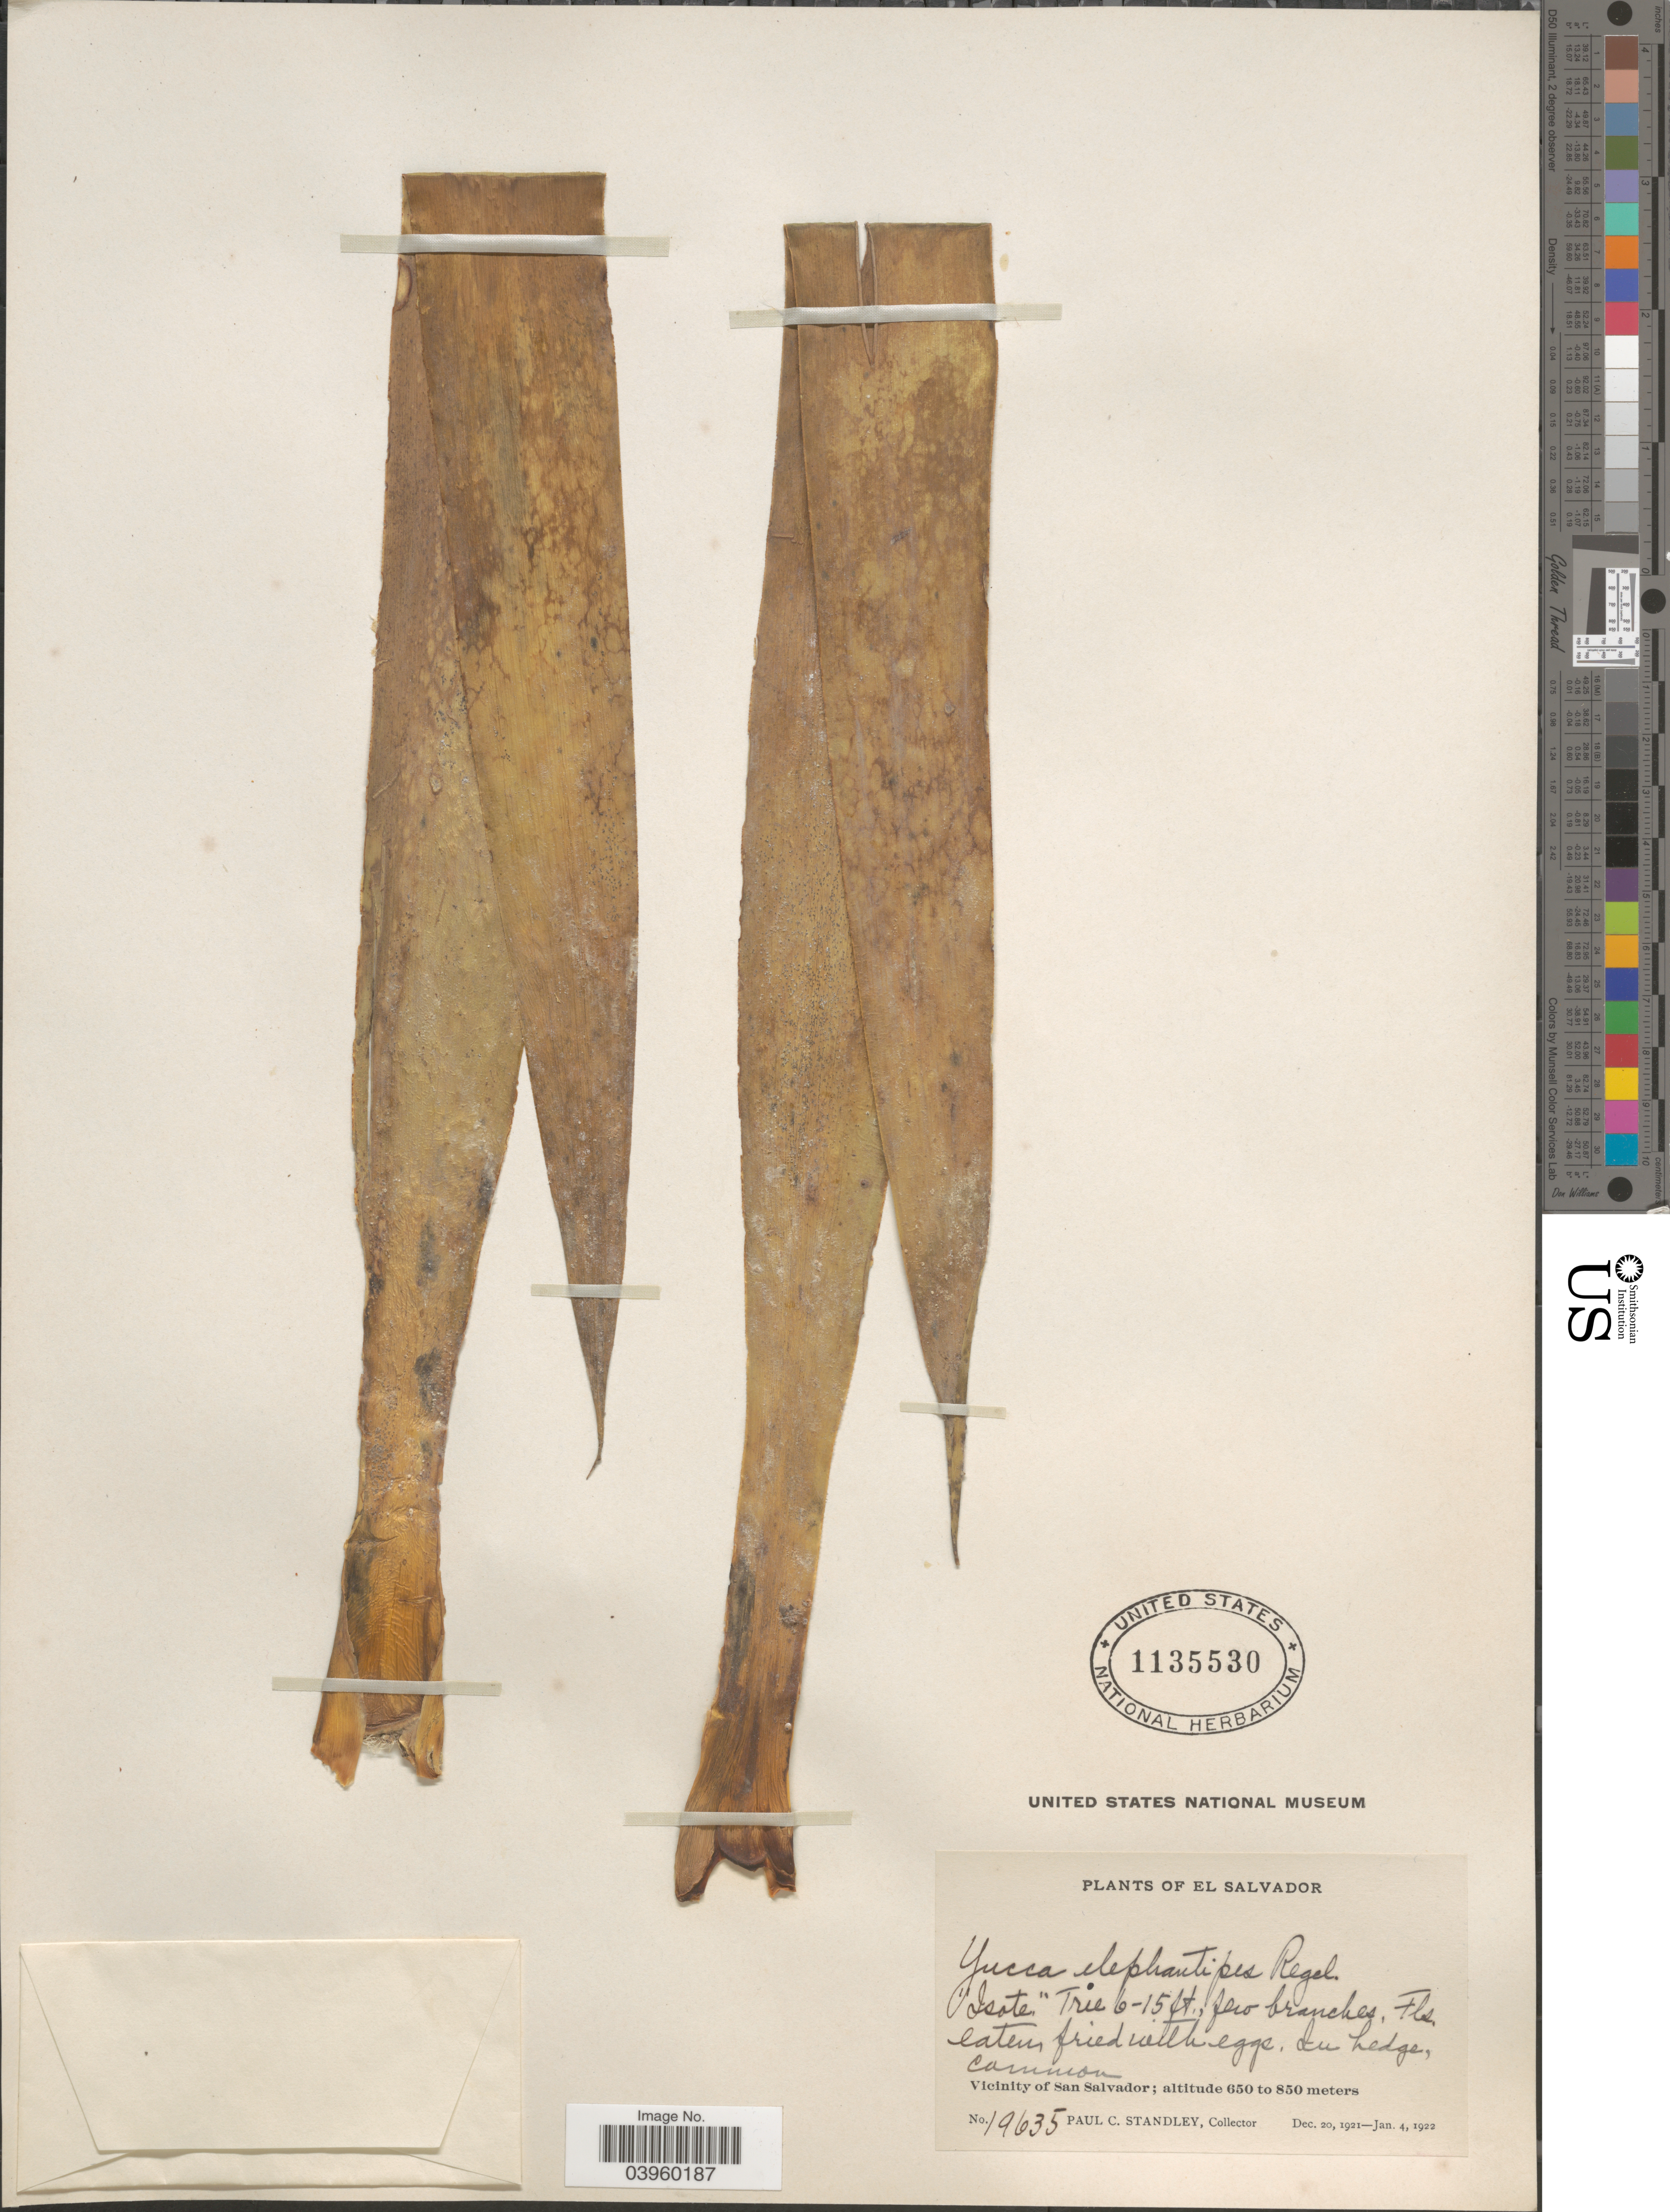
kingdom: Plantae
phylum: Tracheophyta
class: Liliopsida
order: Asparagales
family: Asparagaceae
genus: Yucca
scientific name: Yucca elephantipes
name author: Regel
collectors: P. C. Standley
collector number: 19635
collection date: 1921-12-20/1922-01-04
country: El Salvador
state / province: San Salvador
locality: Vicinity of San Salvador.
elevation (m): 650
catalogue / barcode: US 1135530